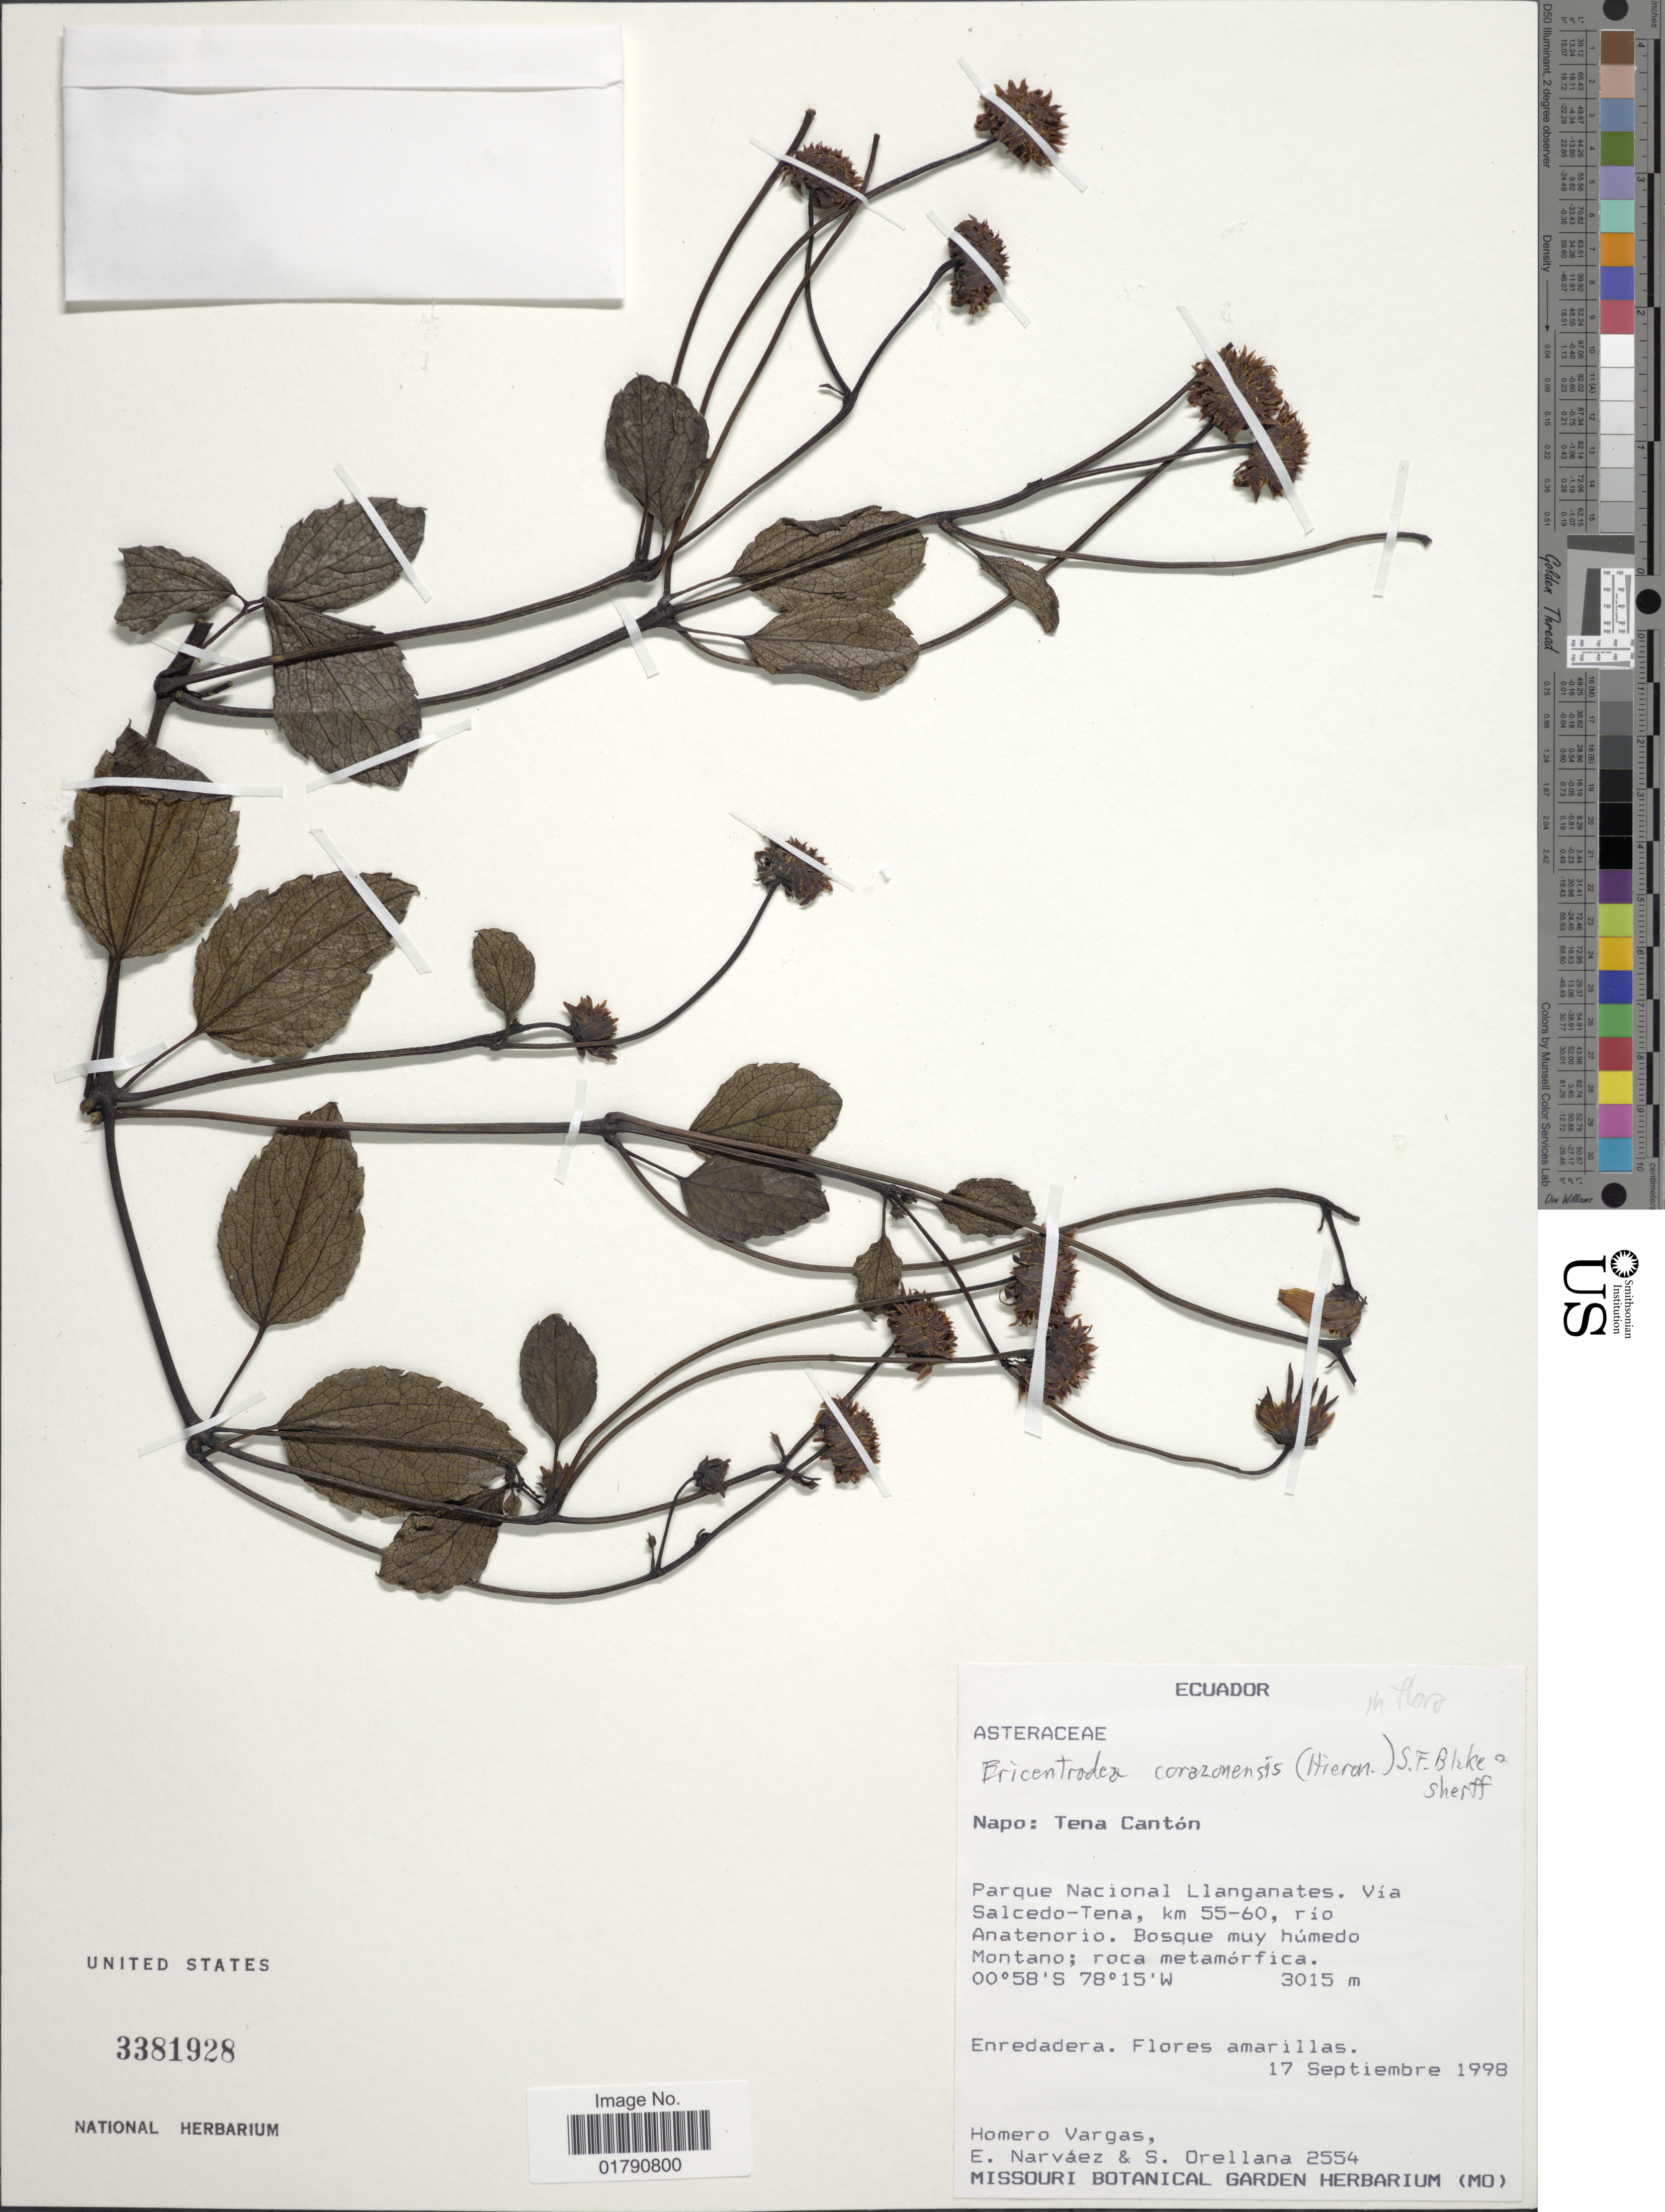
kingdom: Plantae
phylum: Tracheophyta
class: Magnoliopsida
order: Asterales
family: Asteraceae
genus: Ericentrodea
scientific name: Ericentrodea corazonensis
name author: (Hieron.) S.F. Blake & Sherff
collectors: H. Vargas, E. Narváez & S. Orellana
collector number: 2554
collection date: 1998-09-17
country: Ecuador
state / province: Napo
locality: Tena Canton, Parque Nacional Llanganates, Via Salcedo-Tena, km 55-60, rio Anatenorio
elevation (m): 3015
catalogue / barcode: US 3381928